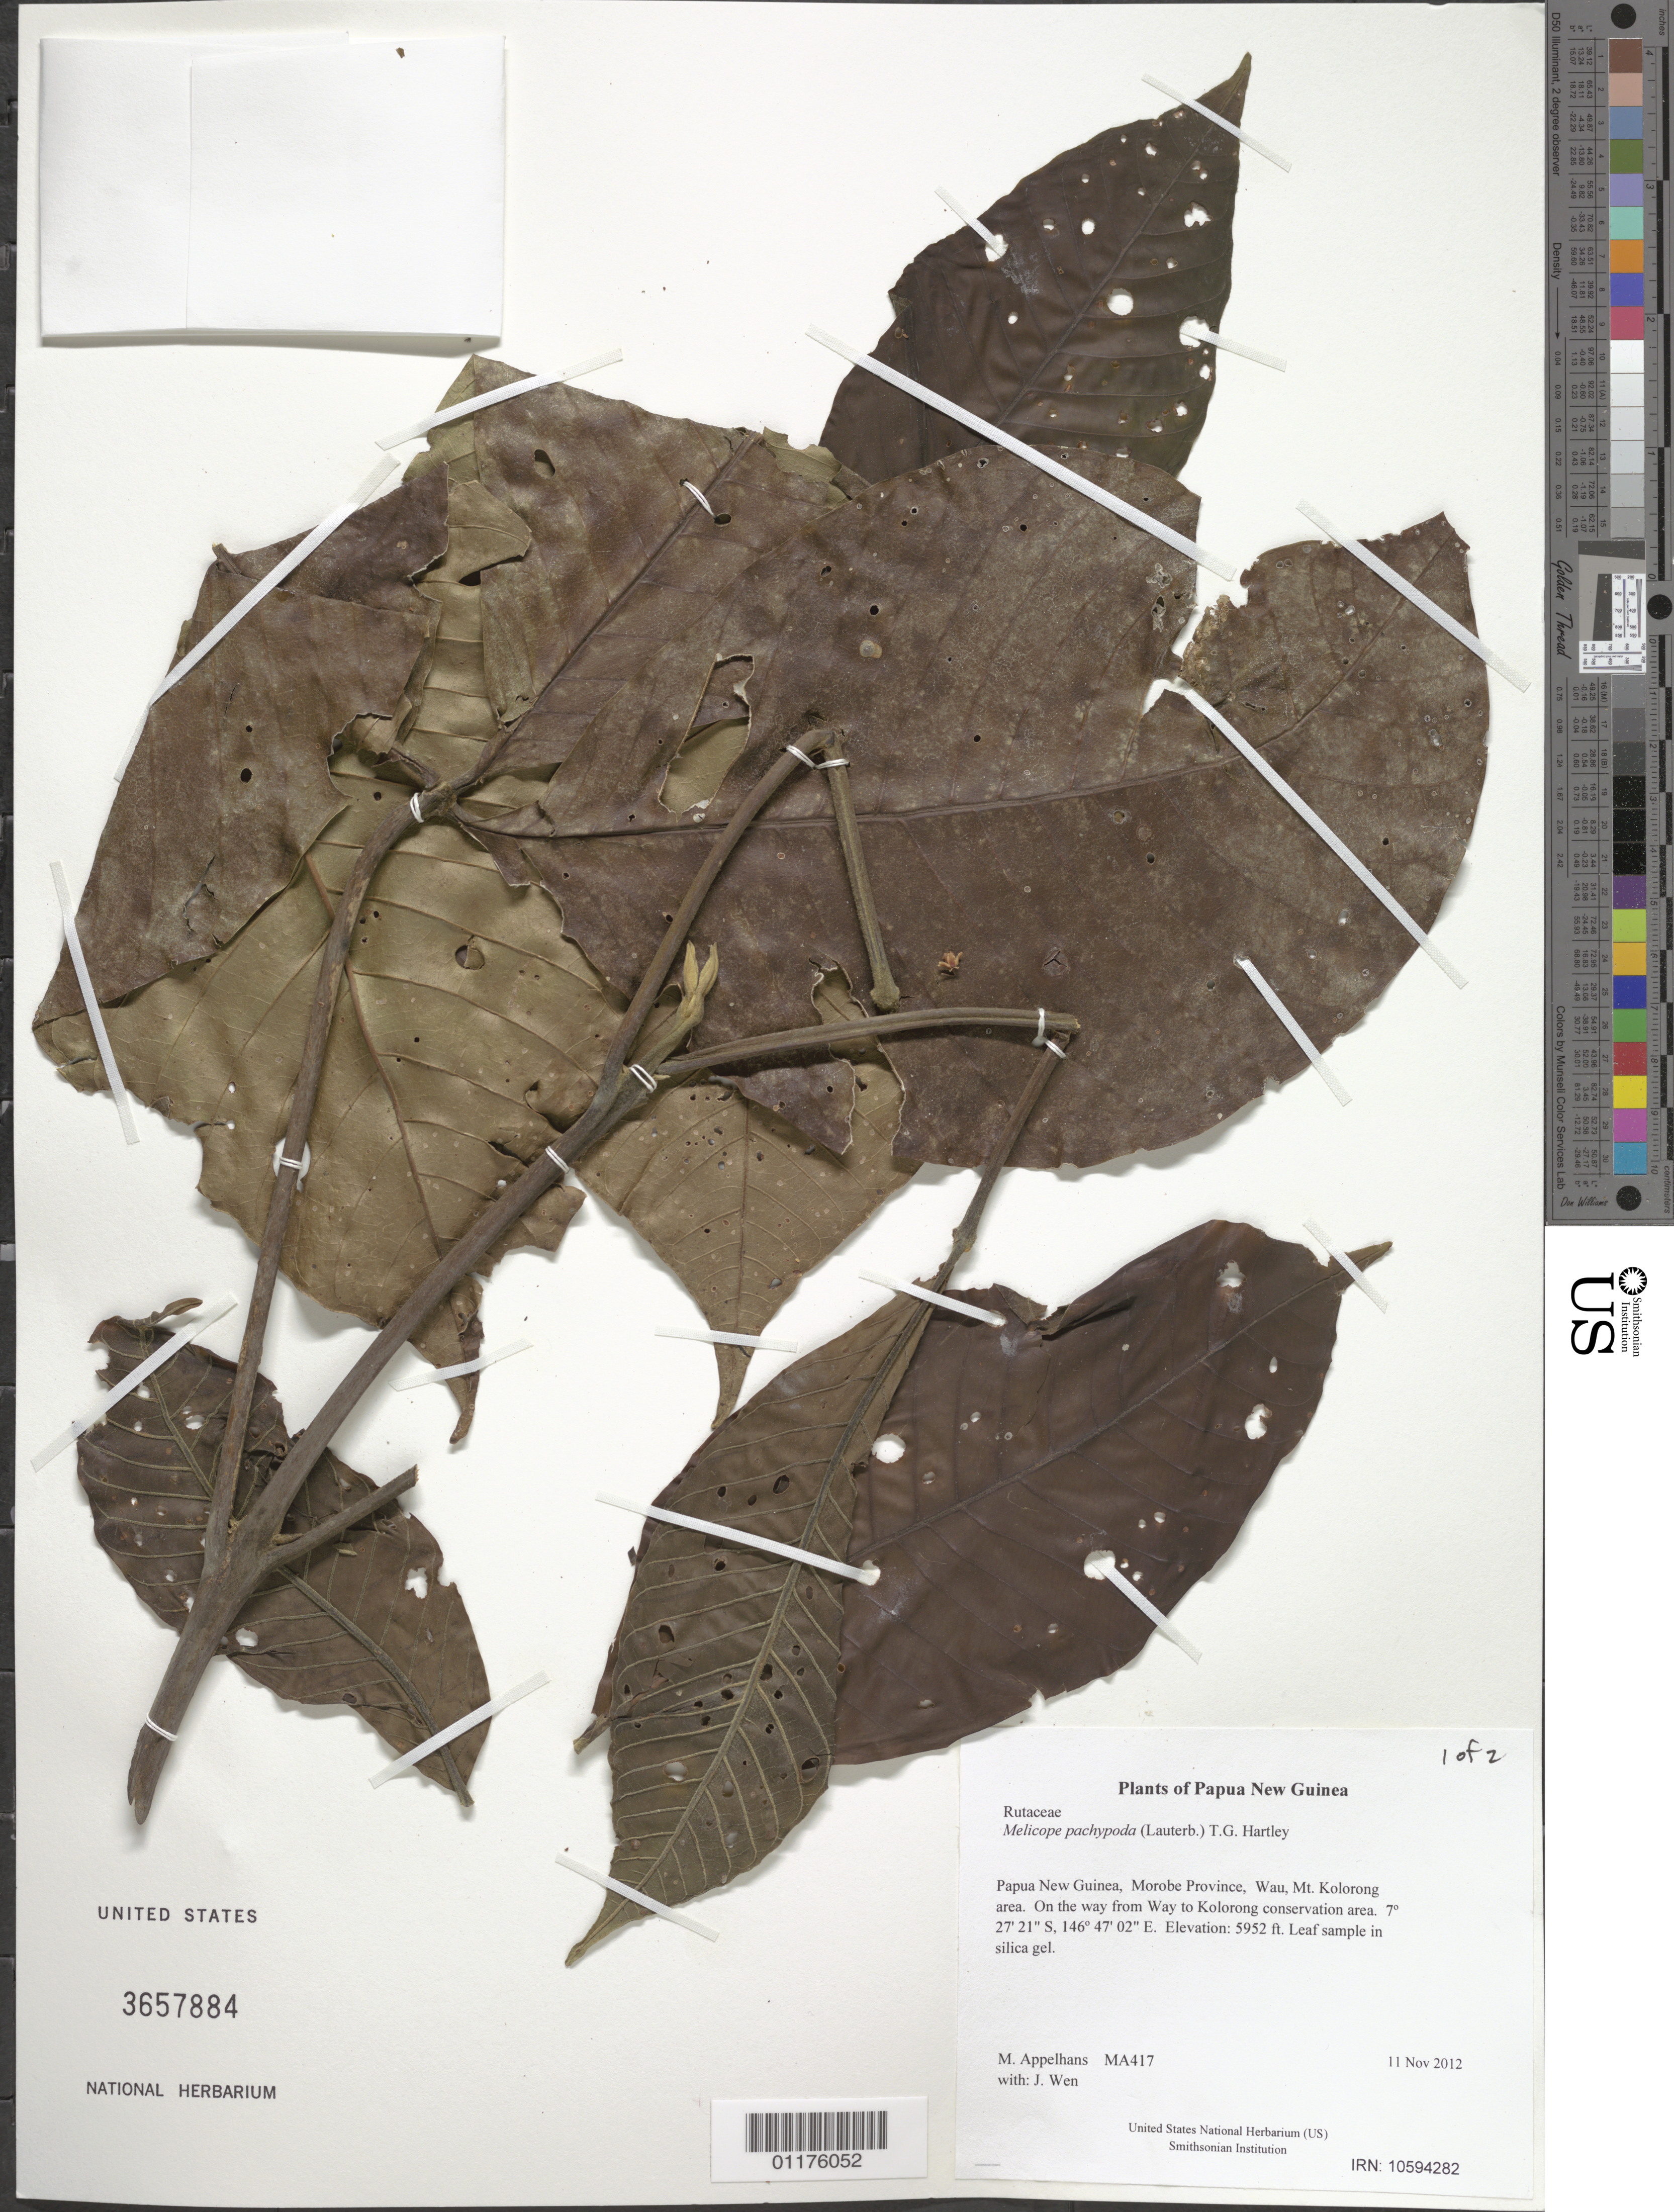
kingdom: Plantae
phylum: Tracheophyta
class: Magnoliopsida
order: Sapindales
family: Rutaceae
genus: Melicope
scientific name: Melicope pachypoda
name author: (Lauterb.) T.G. Hartley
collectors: J. Wen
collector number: MA417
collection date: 2012-11-11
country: Papua New Guinea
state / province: Morobe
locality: Wau, Mt. Kolorong area. On the way from Way to Kolorong conservation area.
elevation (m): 1814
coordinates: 7 27.350 S, 146 47.037 E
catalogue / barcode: US 3657884